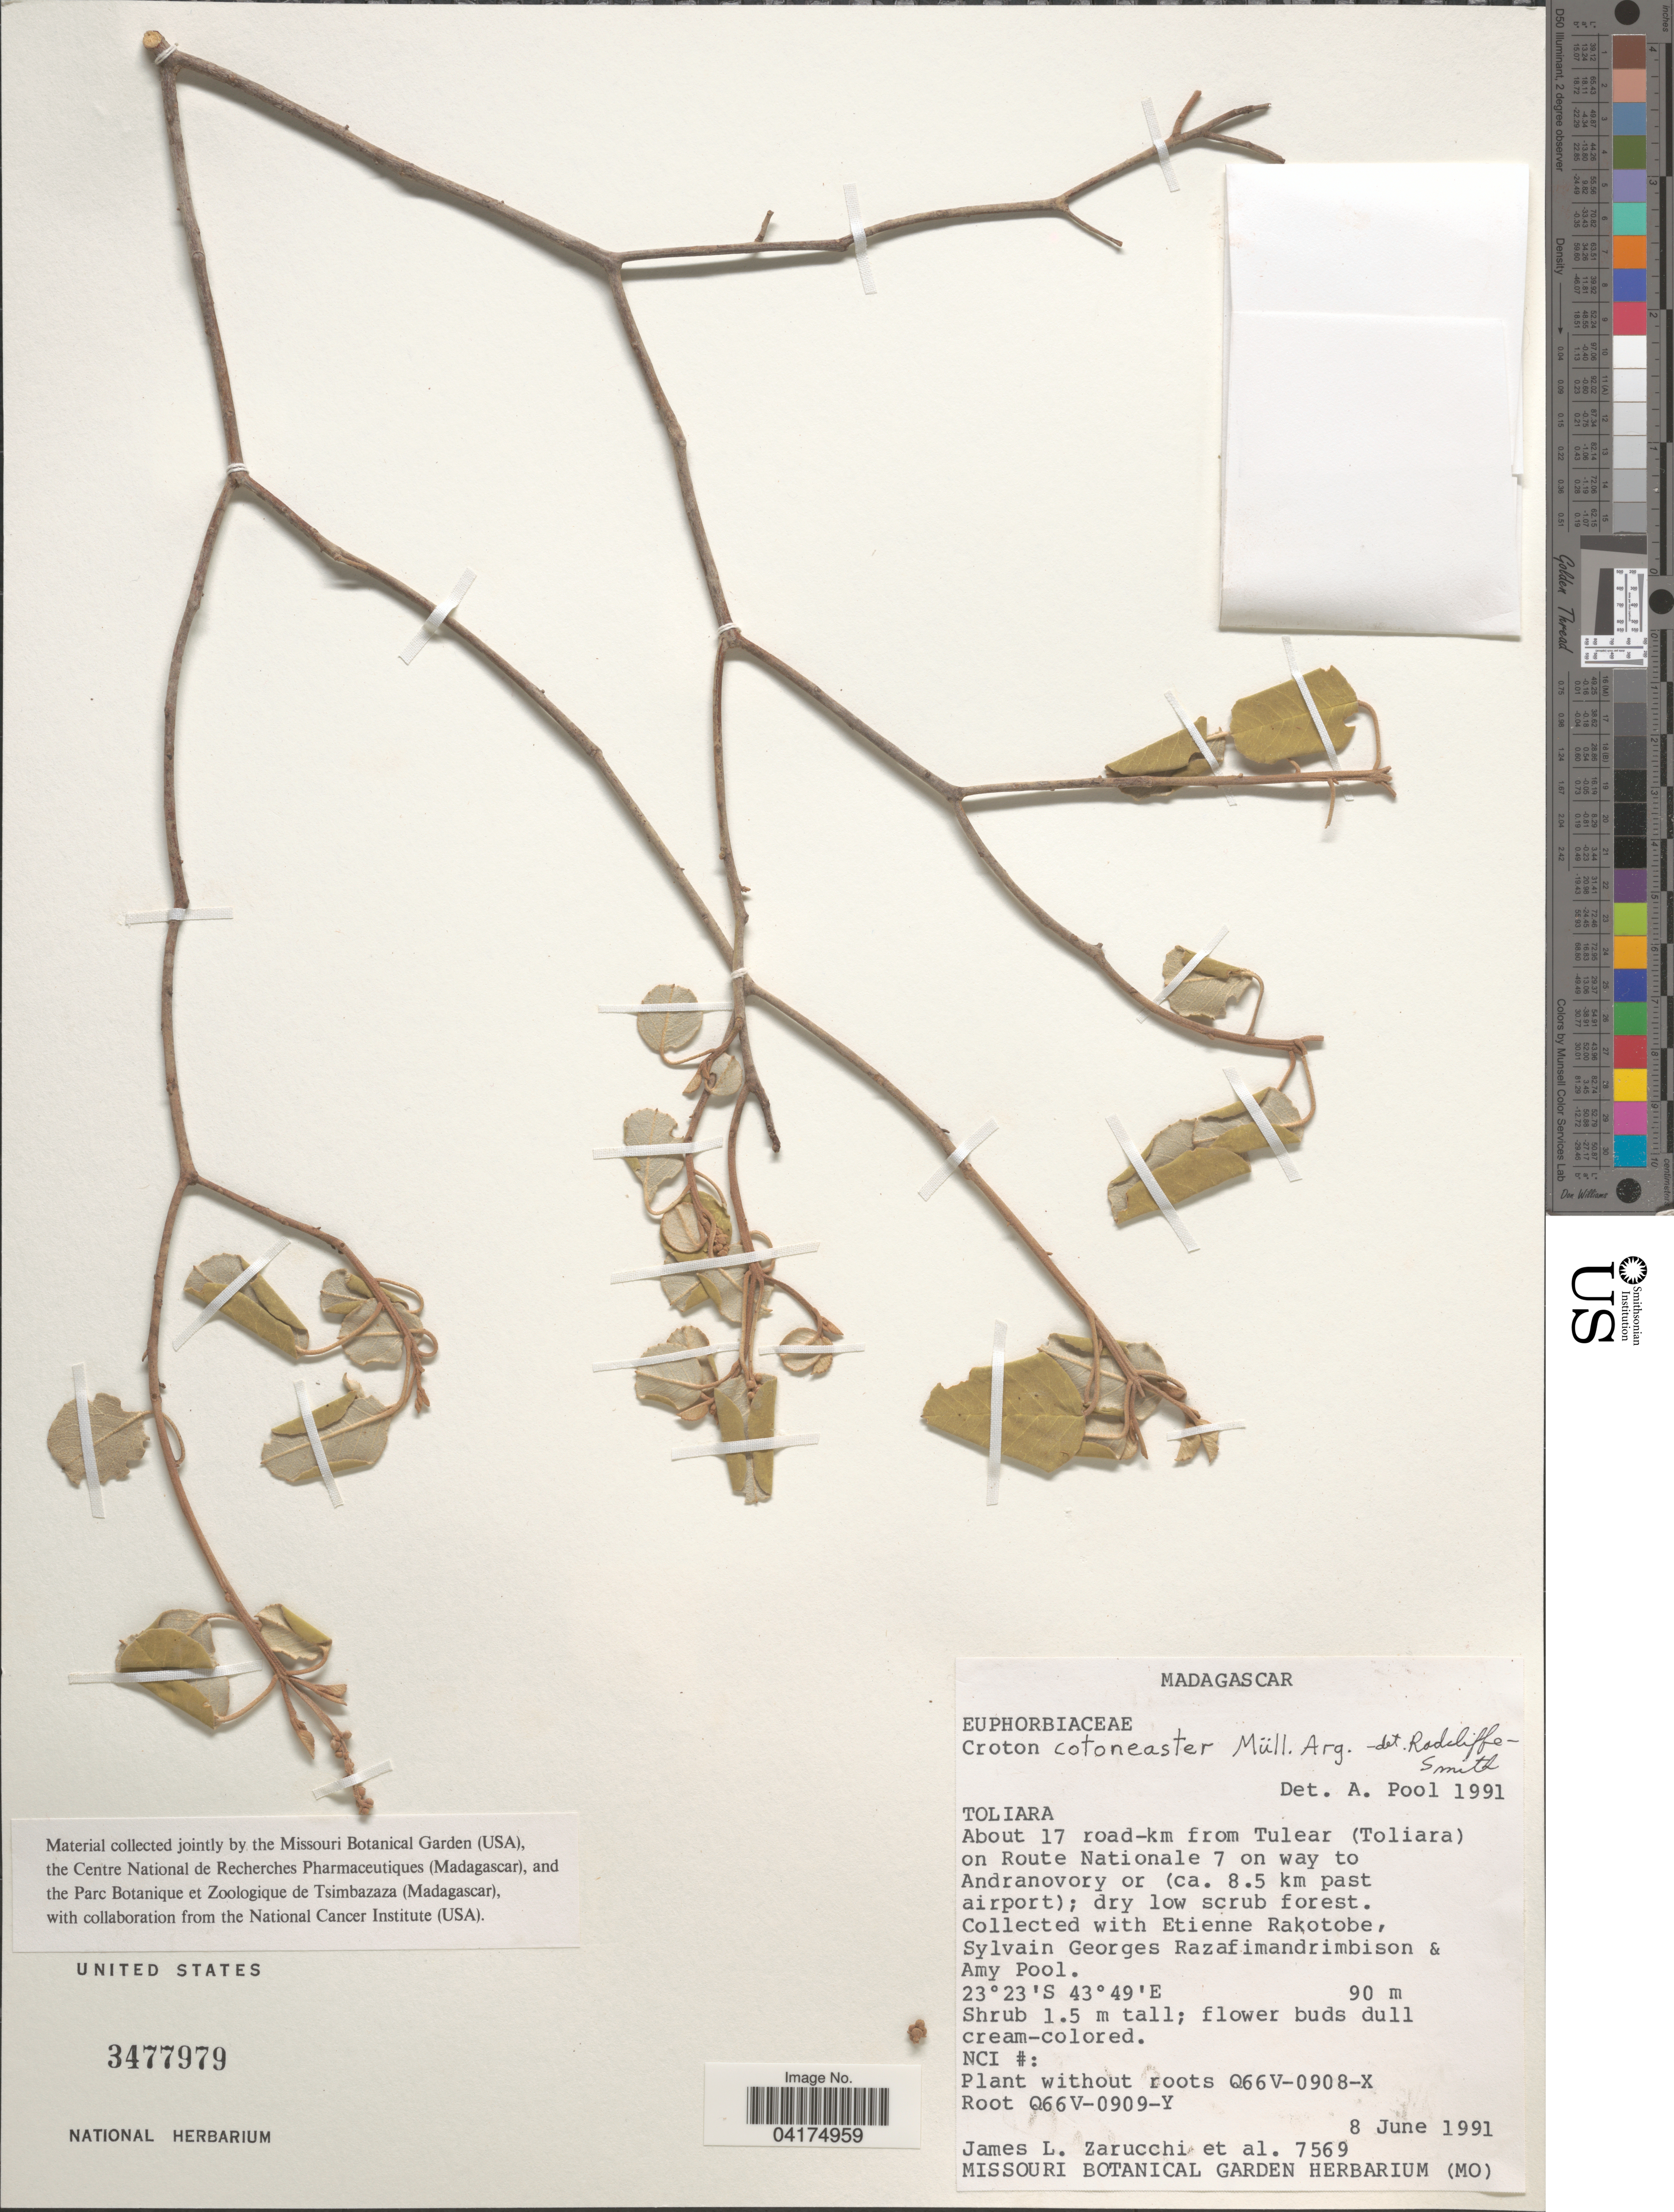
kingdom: Plantae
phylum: Tracheophyta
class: Magnoliopsida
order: Malpighiales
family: Euphorbiaceae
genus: Croton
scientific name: Croton cotoneaster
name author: Müll. Arg.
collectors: J. L. Zarucchi, E. Rakotobe, S. Razafimandrimbison & A. Pool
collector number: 7569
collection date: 1991-06-08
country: Madagascar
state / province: Atsimo-Andrefana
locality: About 17 road-km from Tulear (Toliara) on Route Nationale 7 on way to Andranovory or (ca. 8.5 km past airport).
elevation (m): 90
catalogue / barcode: US 3477979